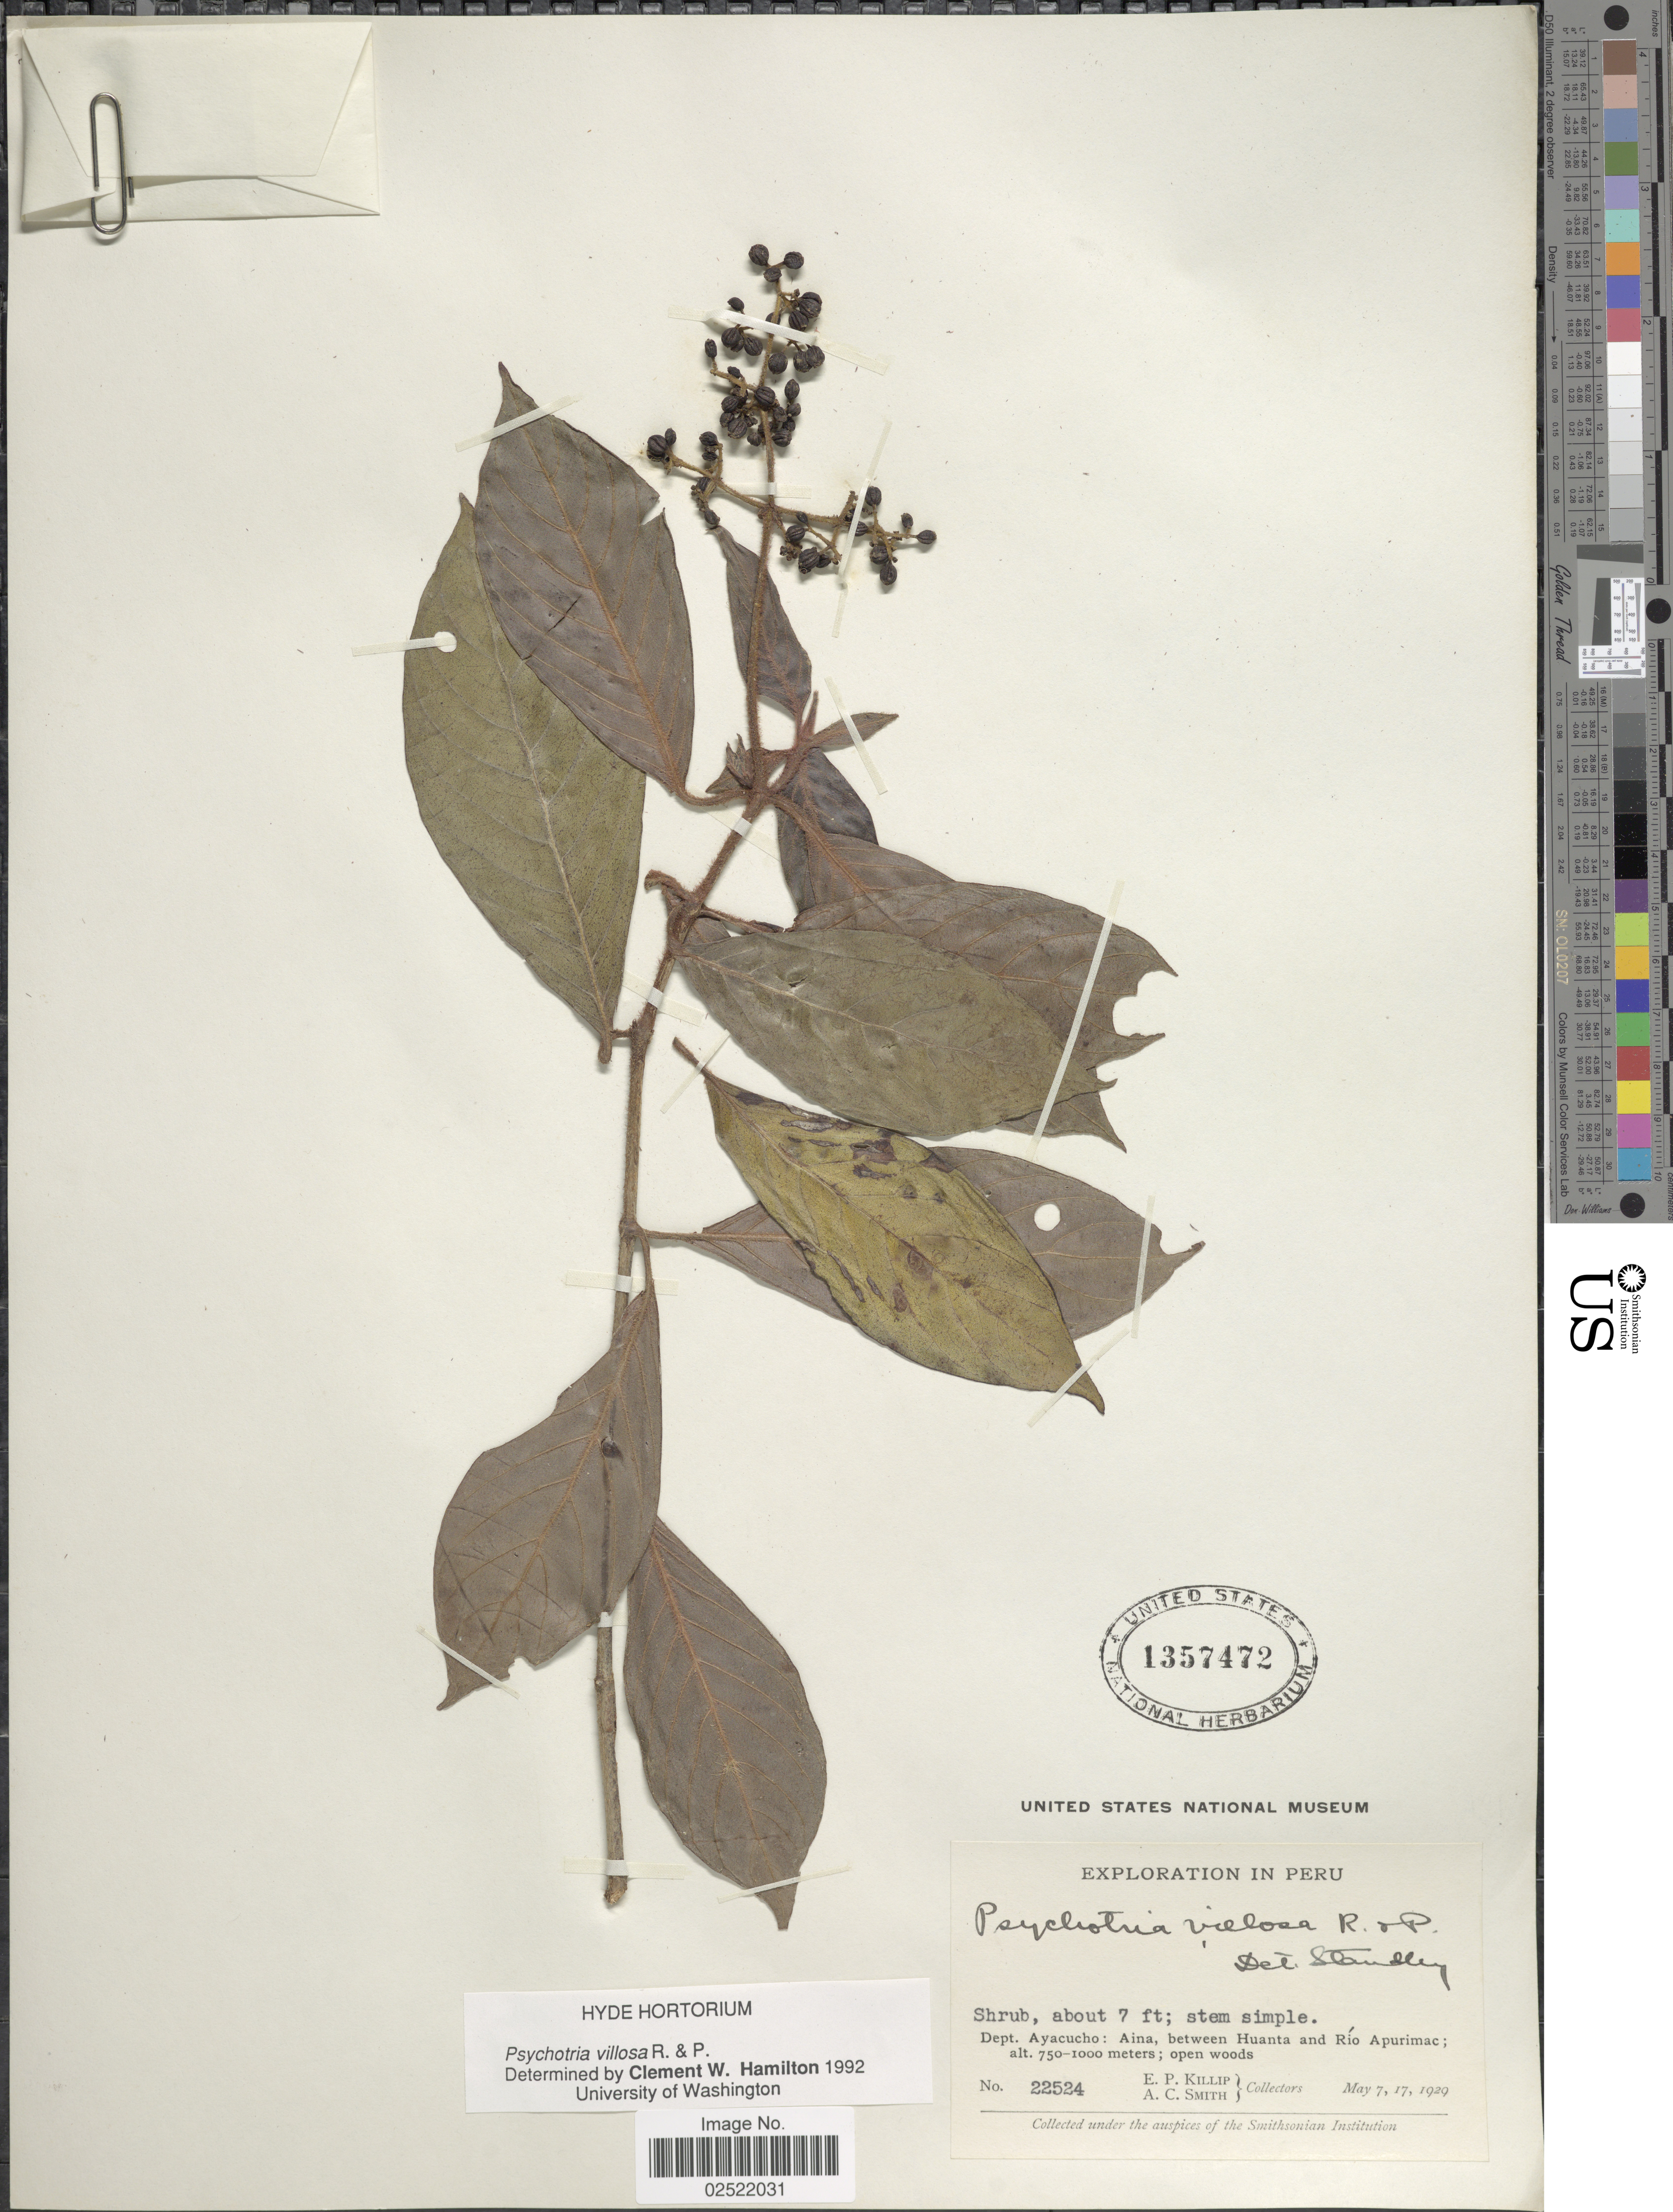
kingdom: Plantae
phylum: Tracheophyta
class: Magnoliopsida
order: Gentianales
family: Rubiaceae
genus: Psychotria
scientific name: Psychotria villosa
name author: Ruiz & Pav.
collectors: E. P. Killip & A. C. Smith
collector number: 22524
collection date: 1929-05-07/1929-05-17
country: Peru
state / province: Ayacucho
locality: Dept. Ayacucho: Aina, between Huanta and Rio Apurimac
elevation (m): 750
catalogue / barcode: US 1357472